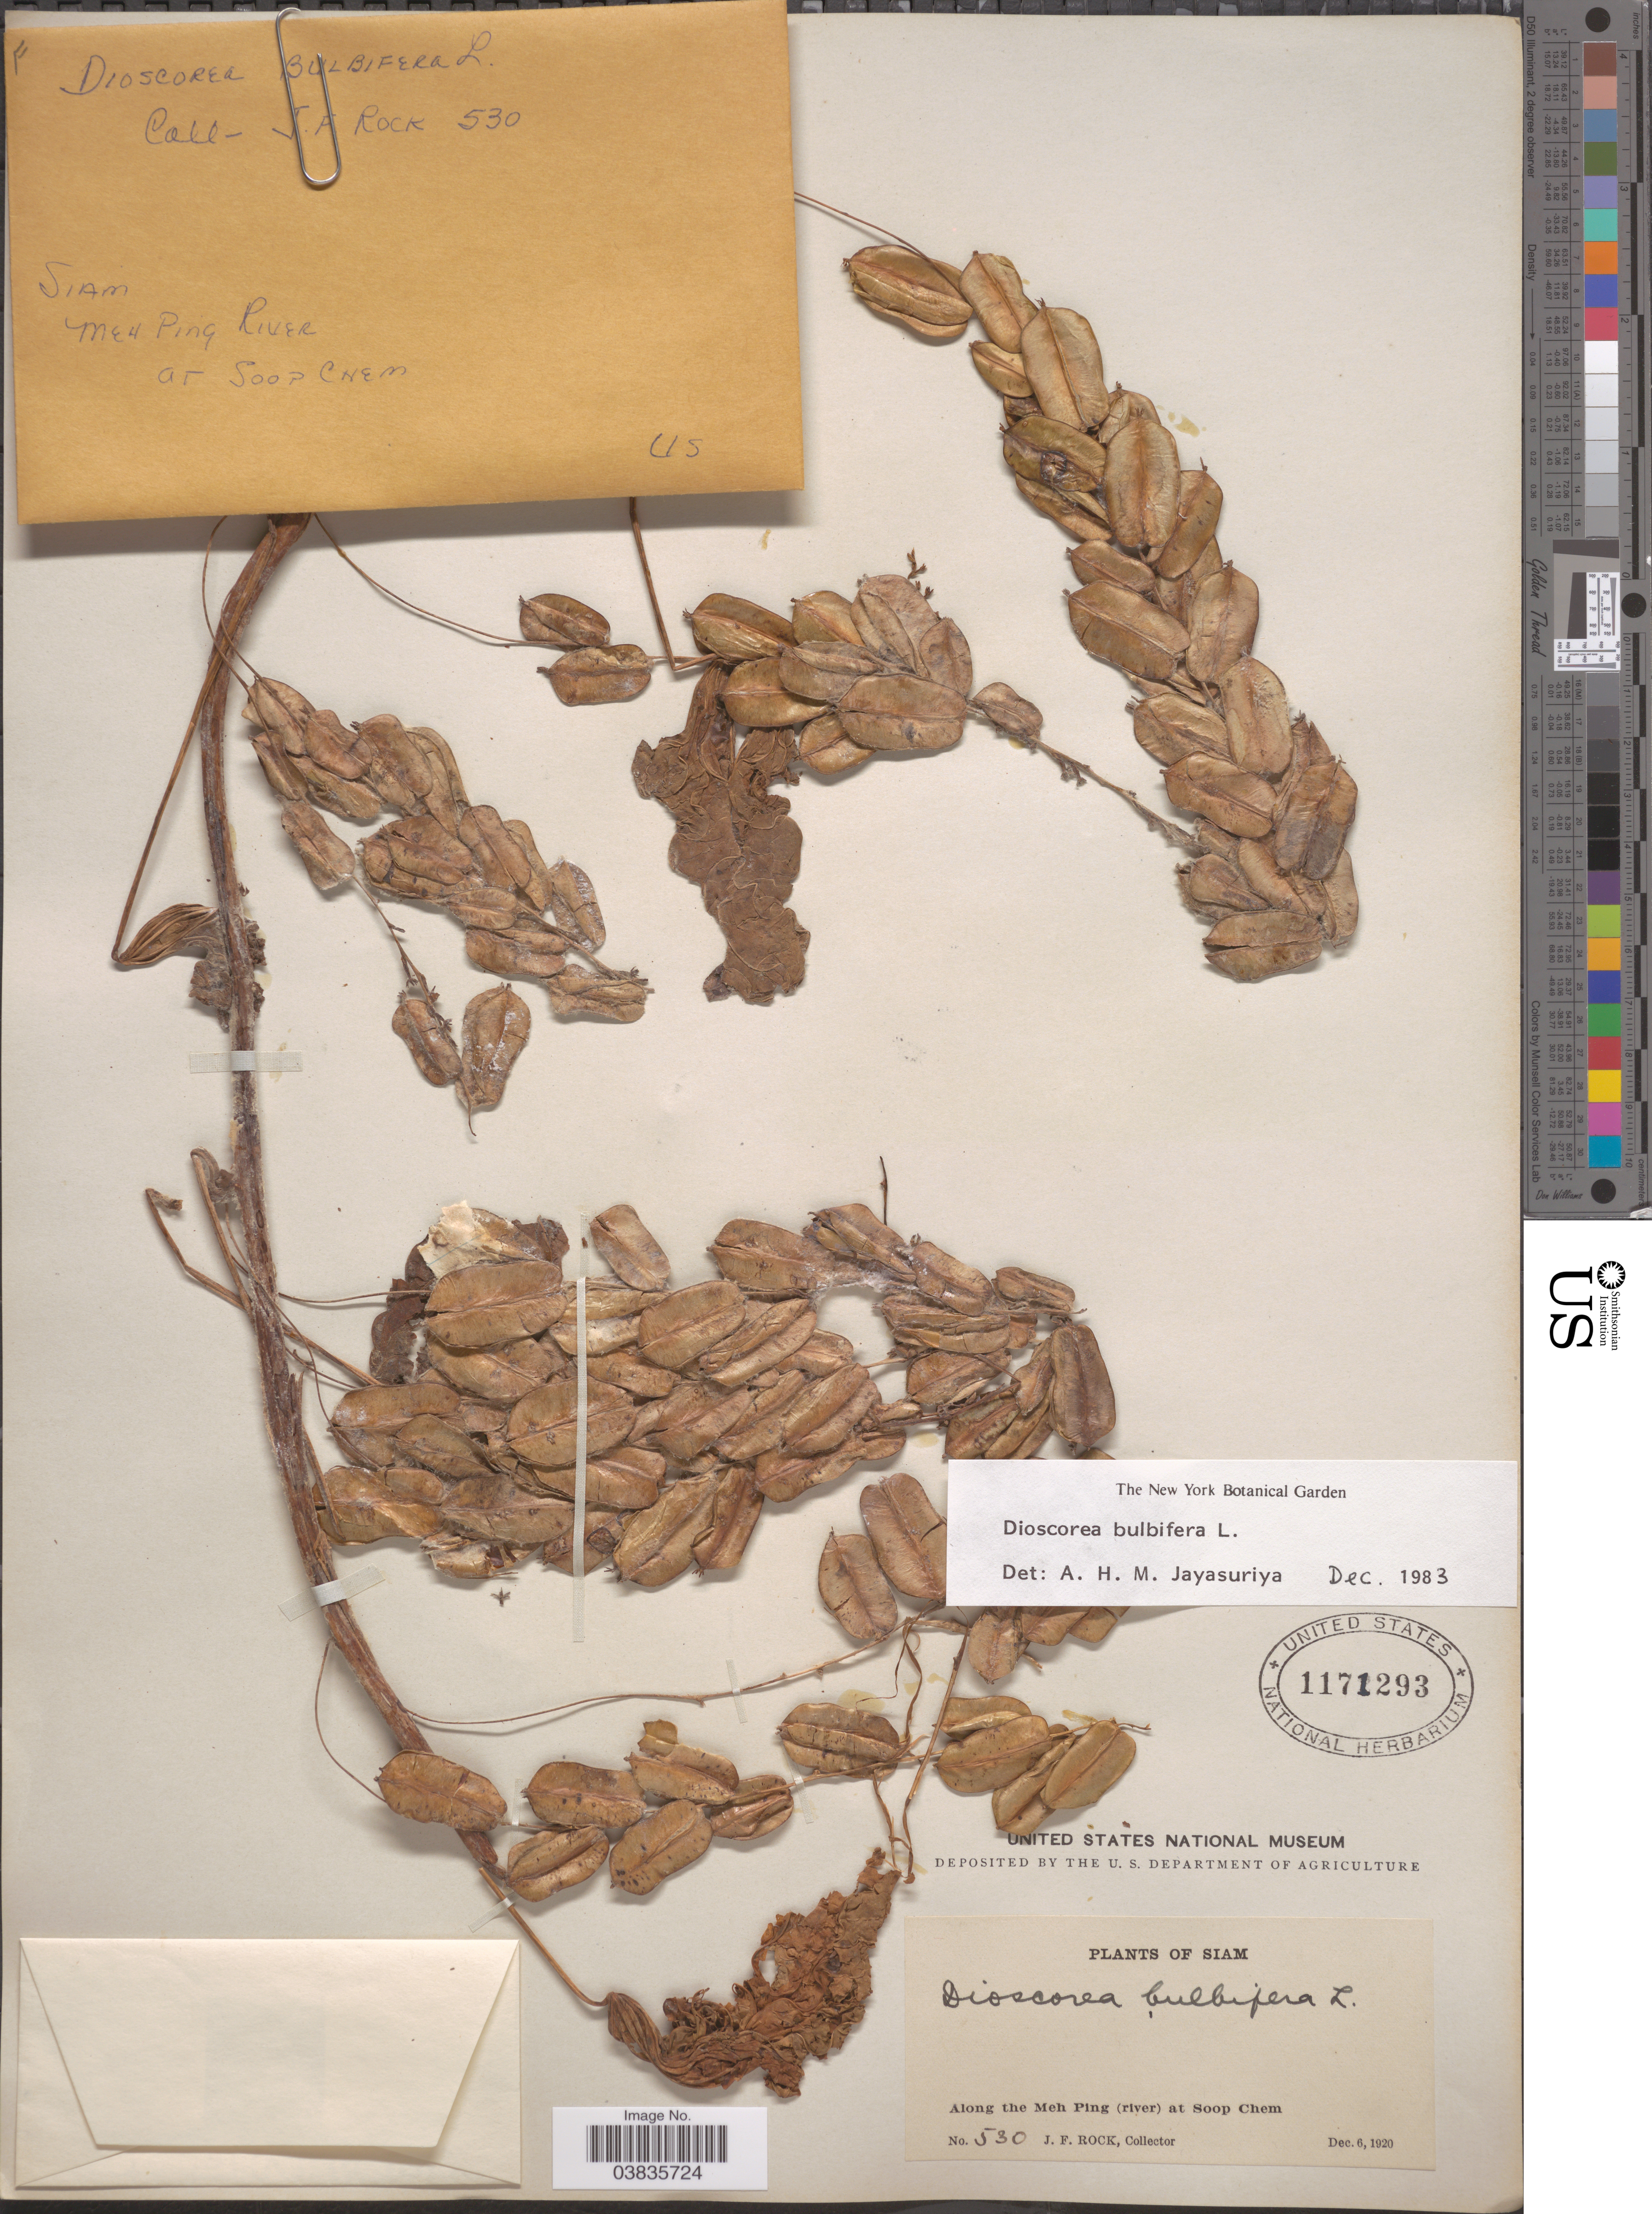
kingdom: Plantae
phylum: Tracheophyta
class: Liliopsida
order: Dioscoreales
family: Dioscoreaceae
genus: Dioscorea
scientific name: Dioscorea bulbifera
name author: L.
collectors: J. Rock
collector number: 530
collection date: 1920-12-06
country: Thailand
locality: Siam. Along the Meh Ping (river) at Soop Chem.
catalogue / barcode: US 1171293